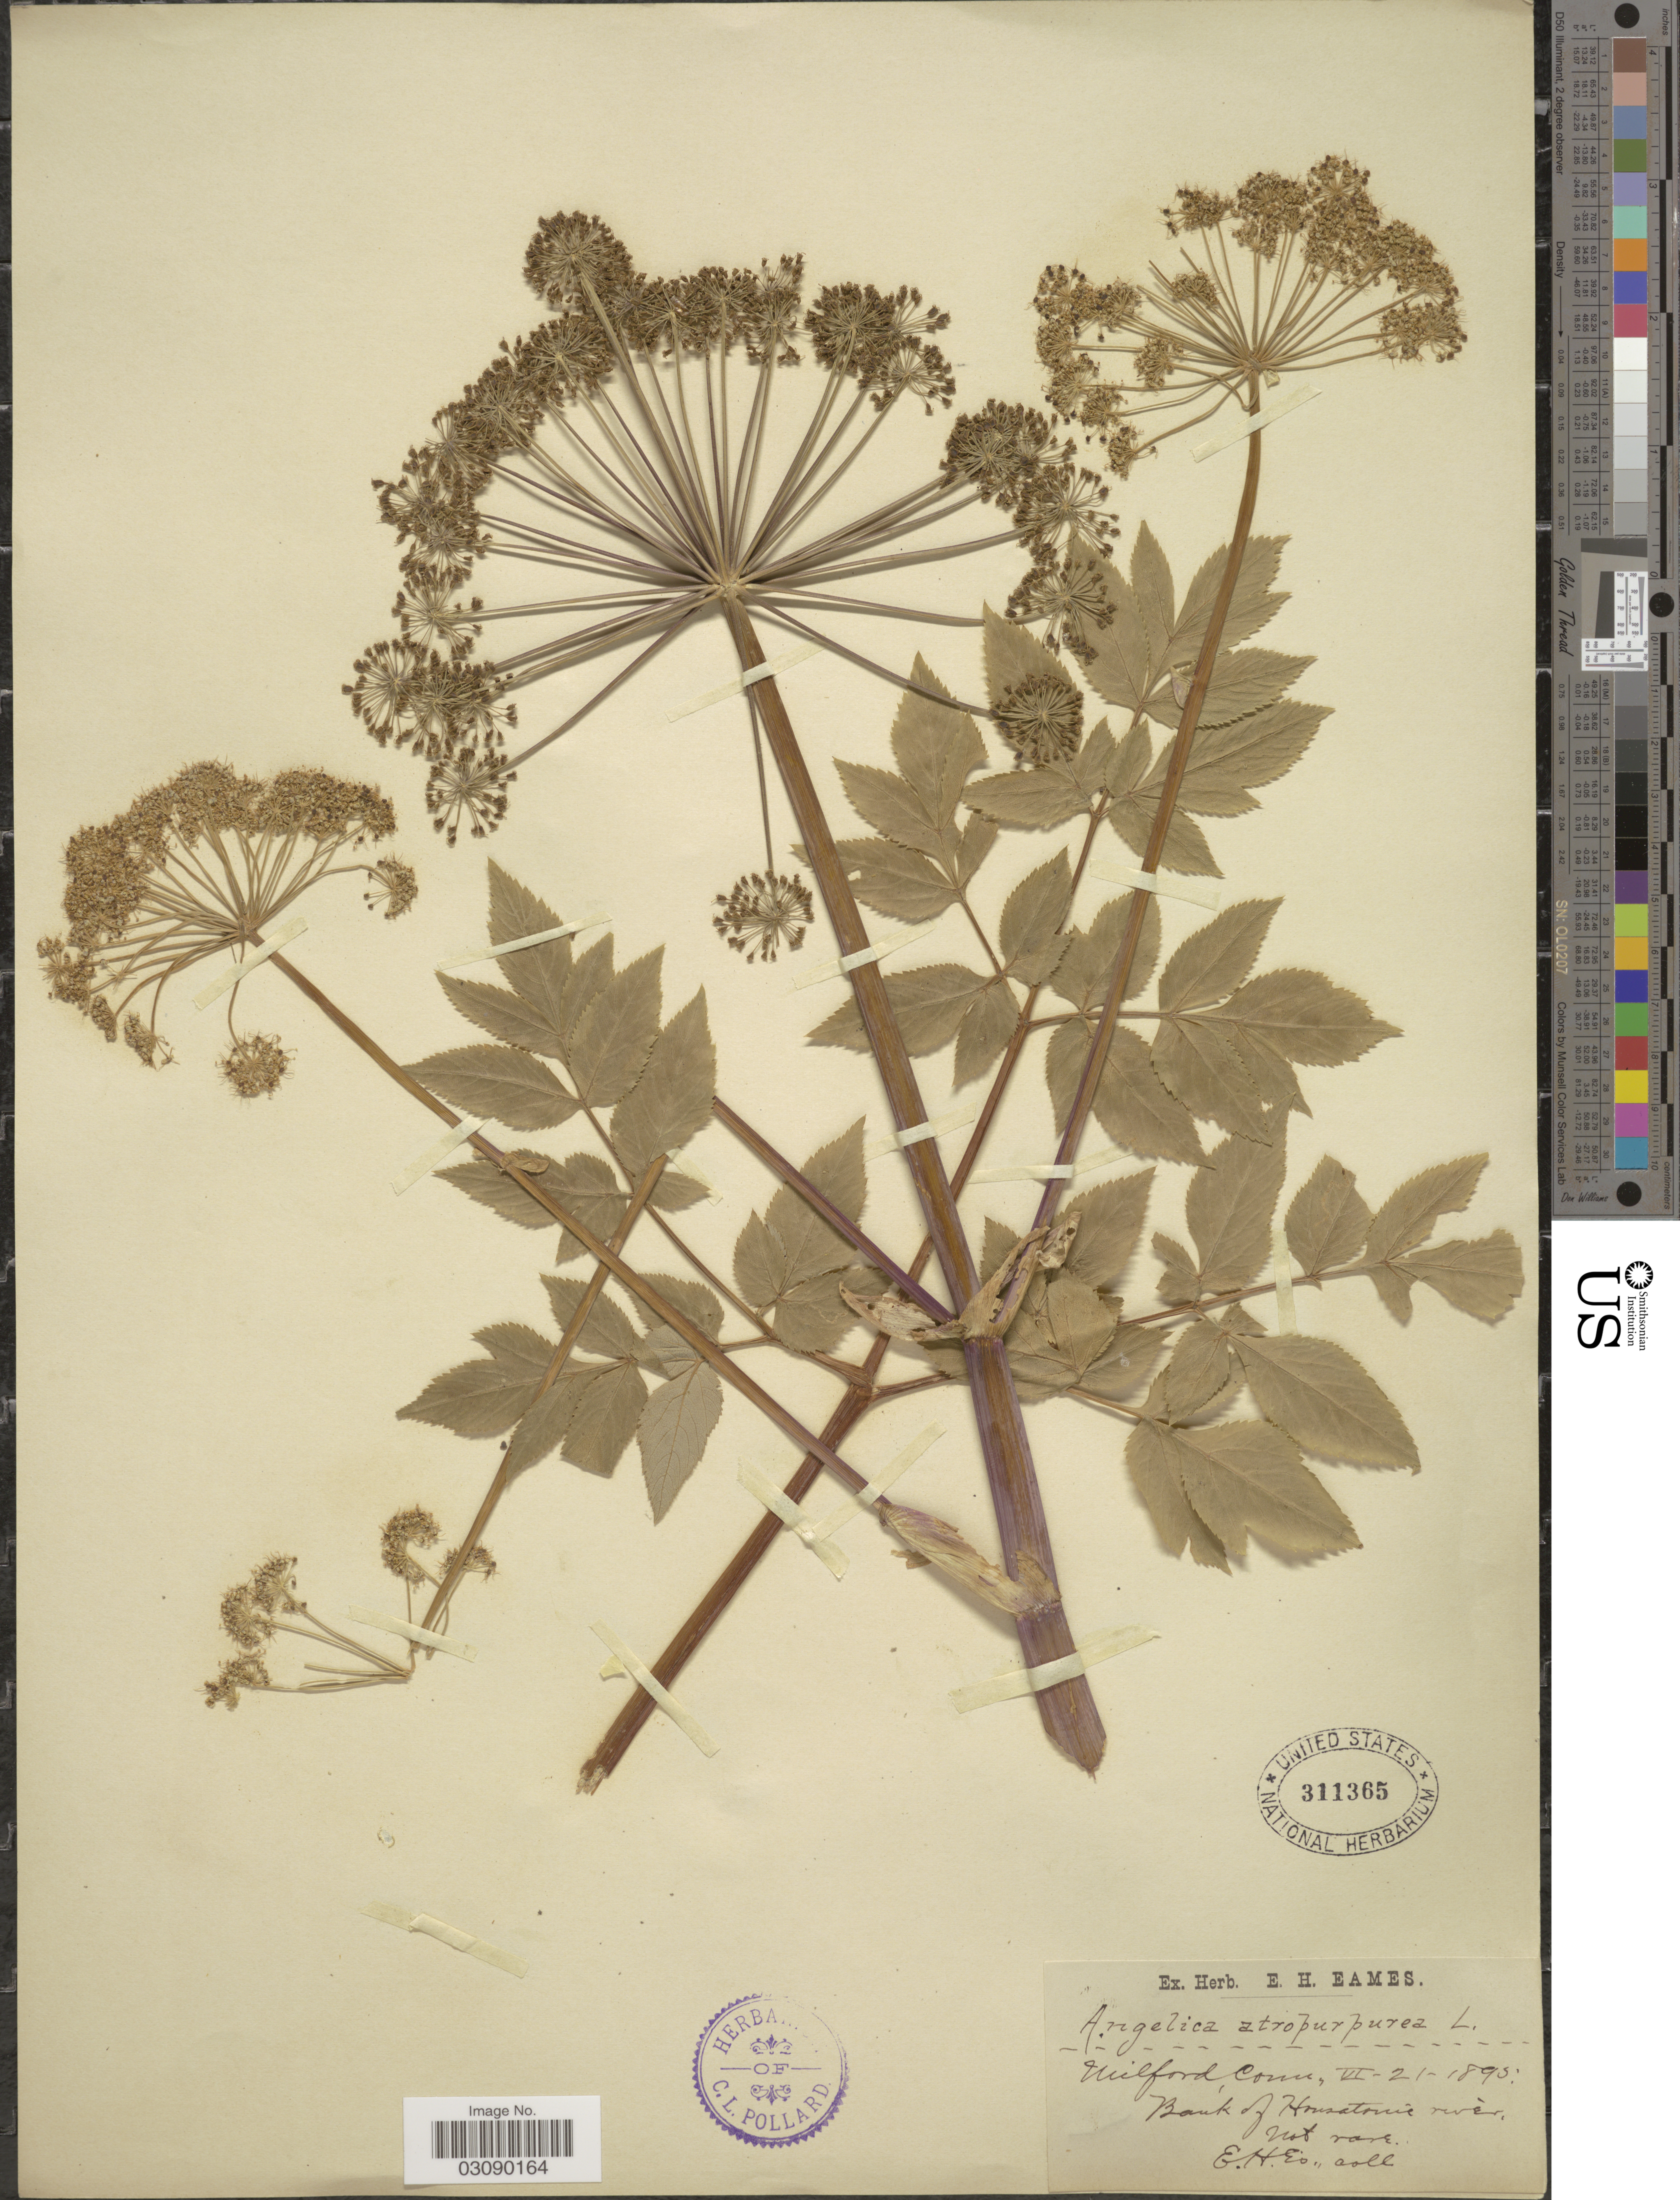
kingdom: Plantae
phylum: Tracheophyta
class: Magnoliopsida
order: Apiales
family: Apiaceae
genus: Angelica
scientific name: Angelica atropurpurea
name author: L.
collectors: E. H. Eames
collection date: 1895-06-21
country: United States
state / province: Connecticut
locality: Milford. Bank of Housatonic River.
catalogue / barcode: US 311365